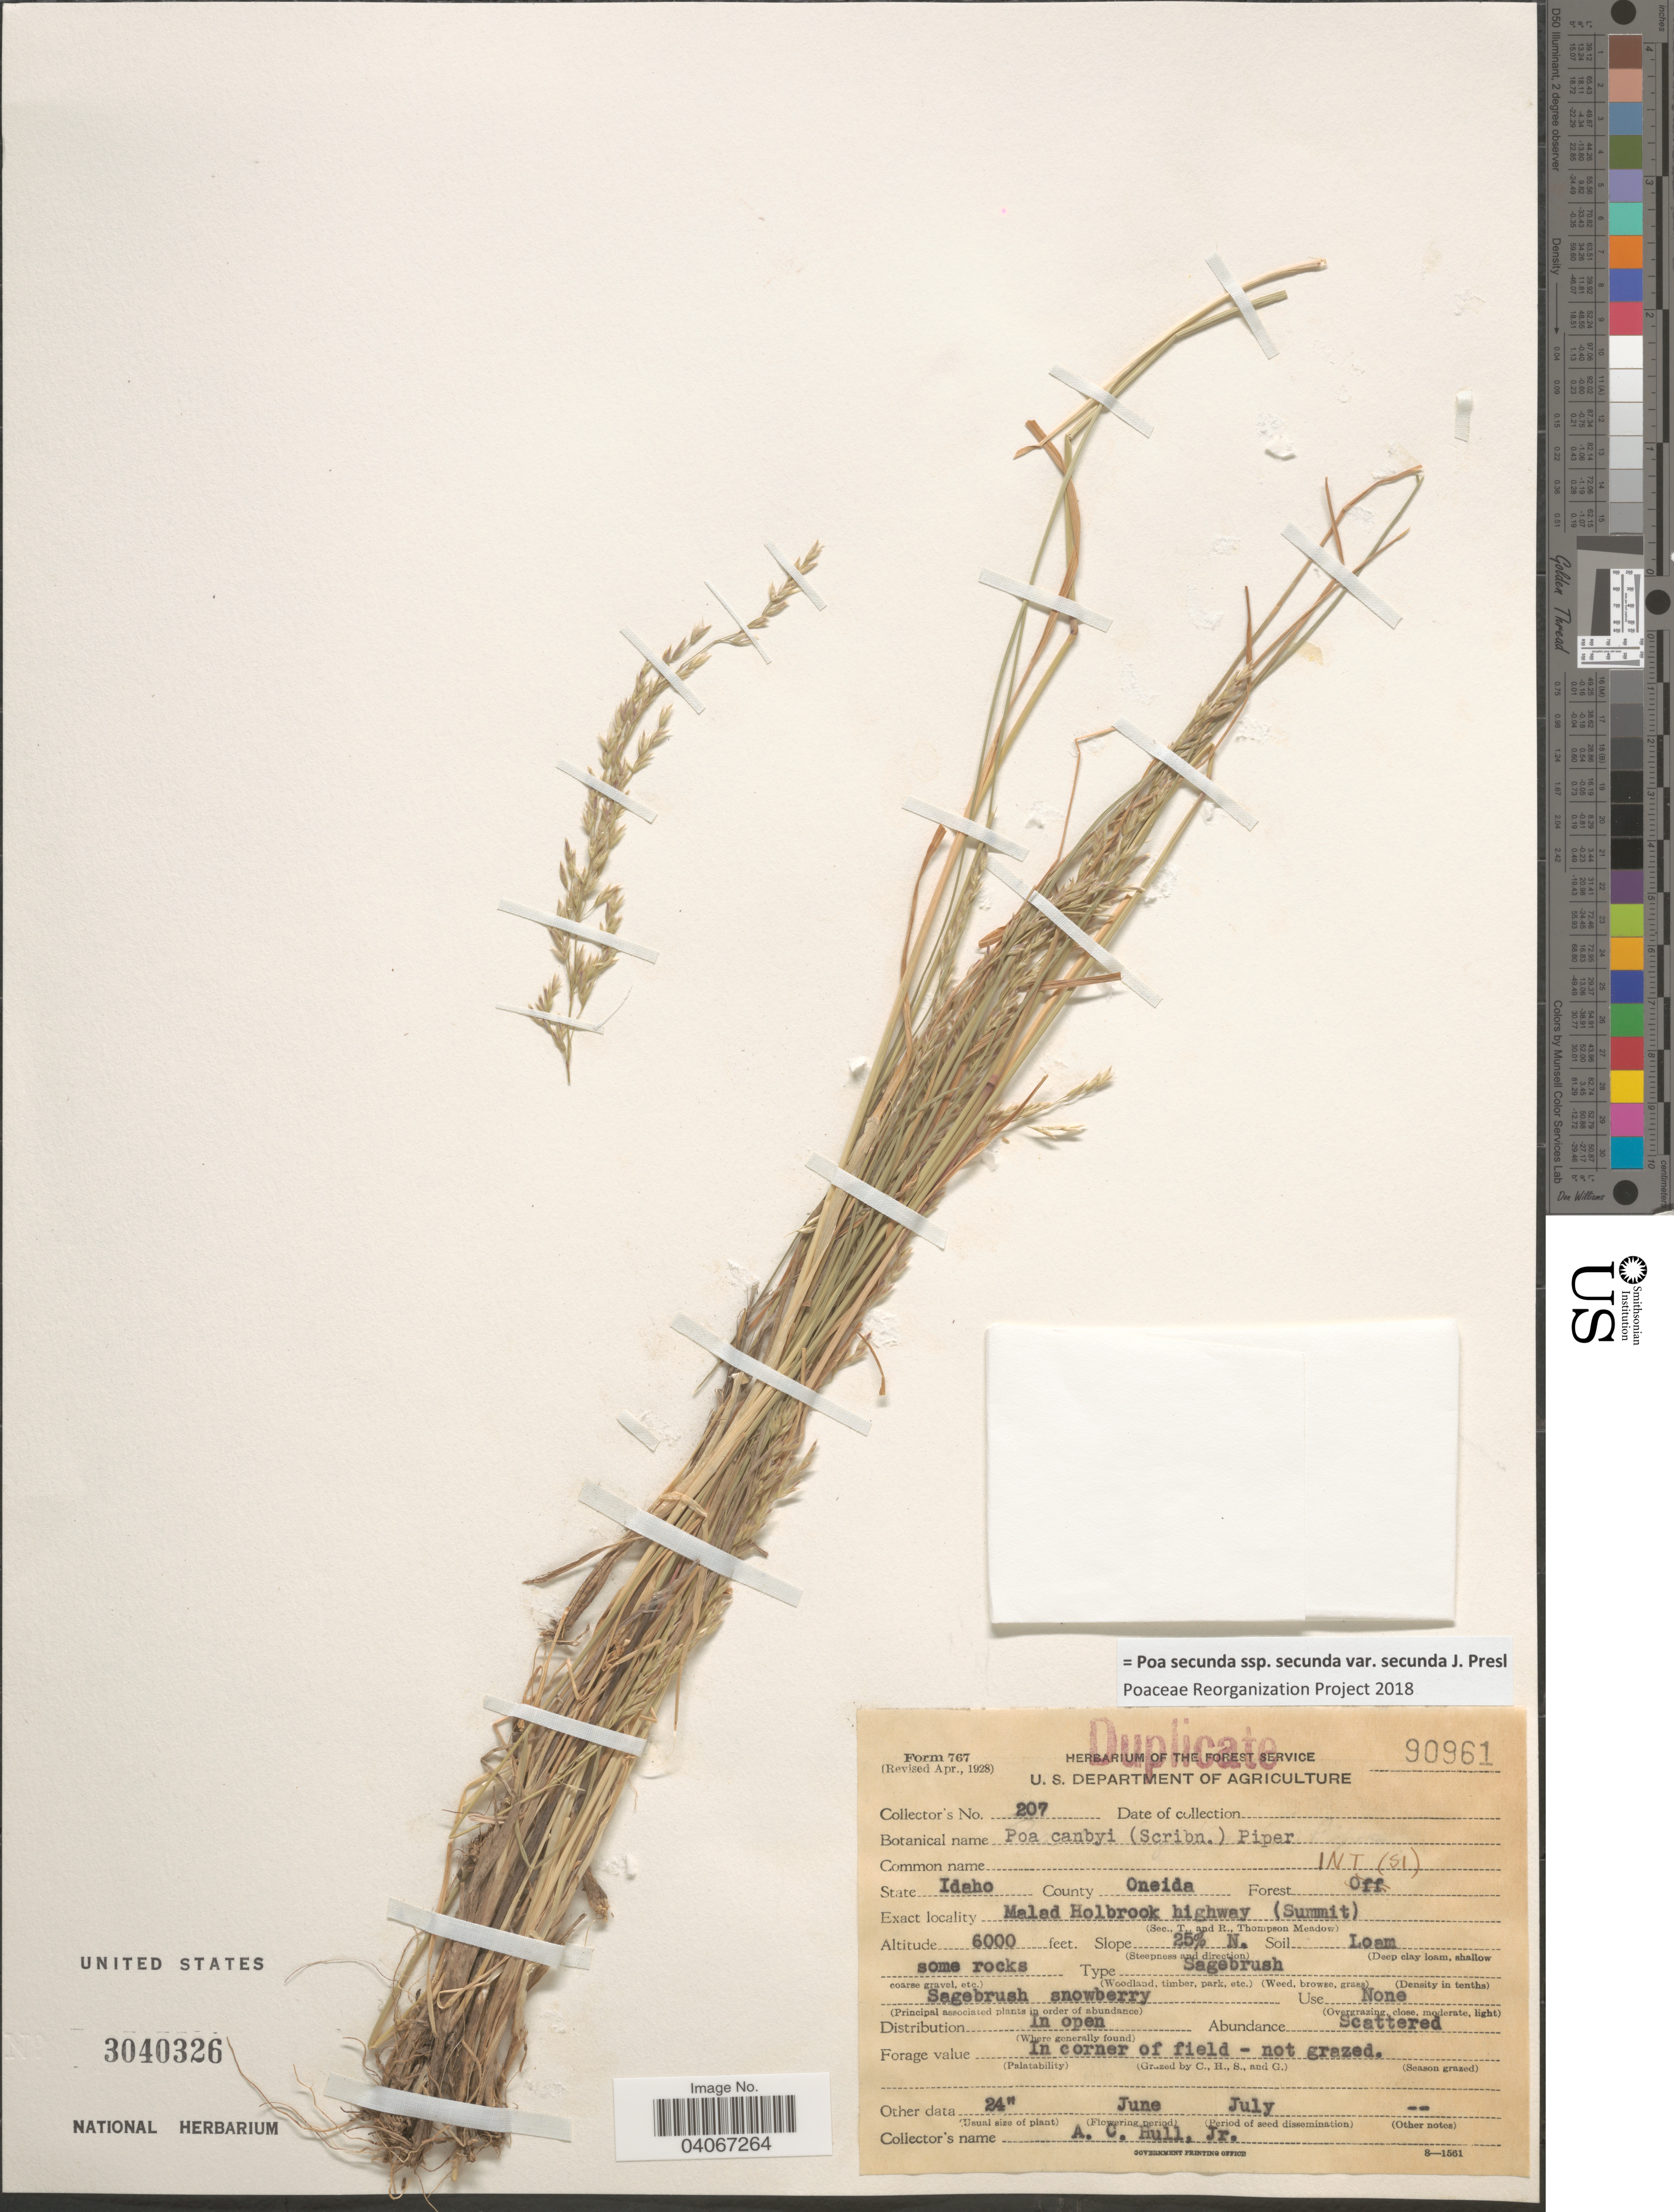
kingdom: Plantae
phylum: Tracheophyta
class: Liliopsida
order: Poales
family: Poaceae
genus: Poa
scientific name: Poa secunda subsp. secunda var. secunda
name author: J. Presl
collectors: A. Hull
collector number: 207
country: United States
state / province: Idaho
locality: County Oneida. Forest INT (SI). Malad Holbrook highway (Summit).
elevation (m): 1829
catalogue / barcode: US 3040326